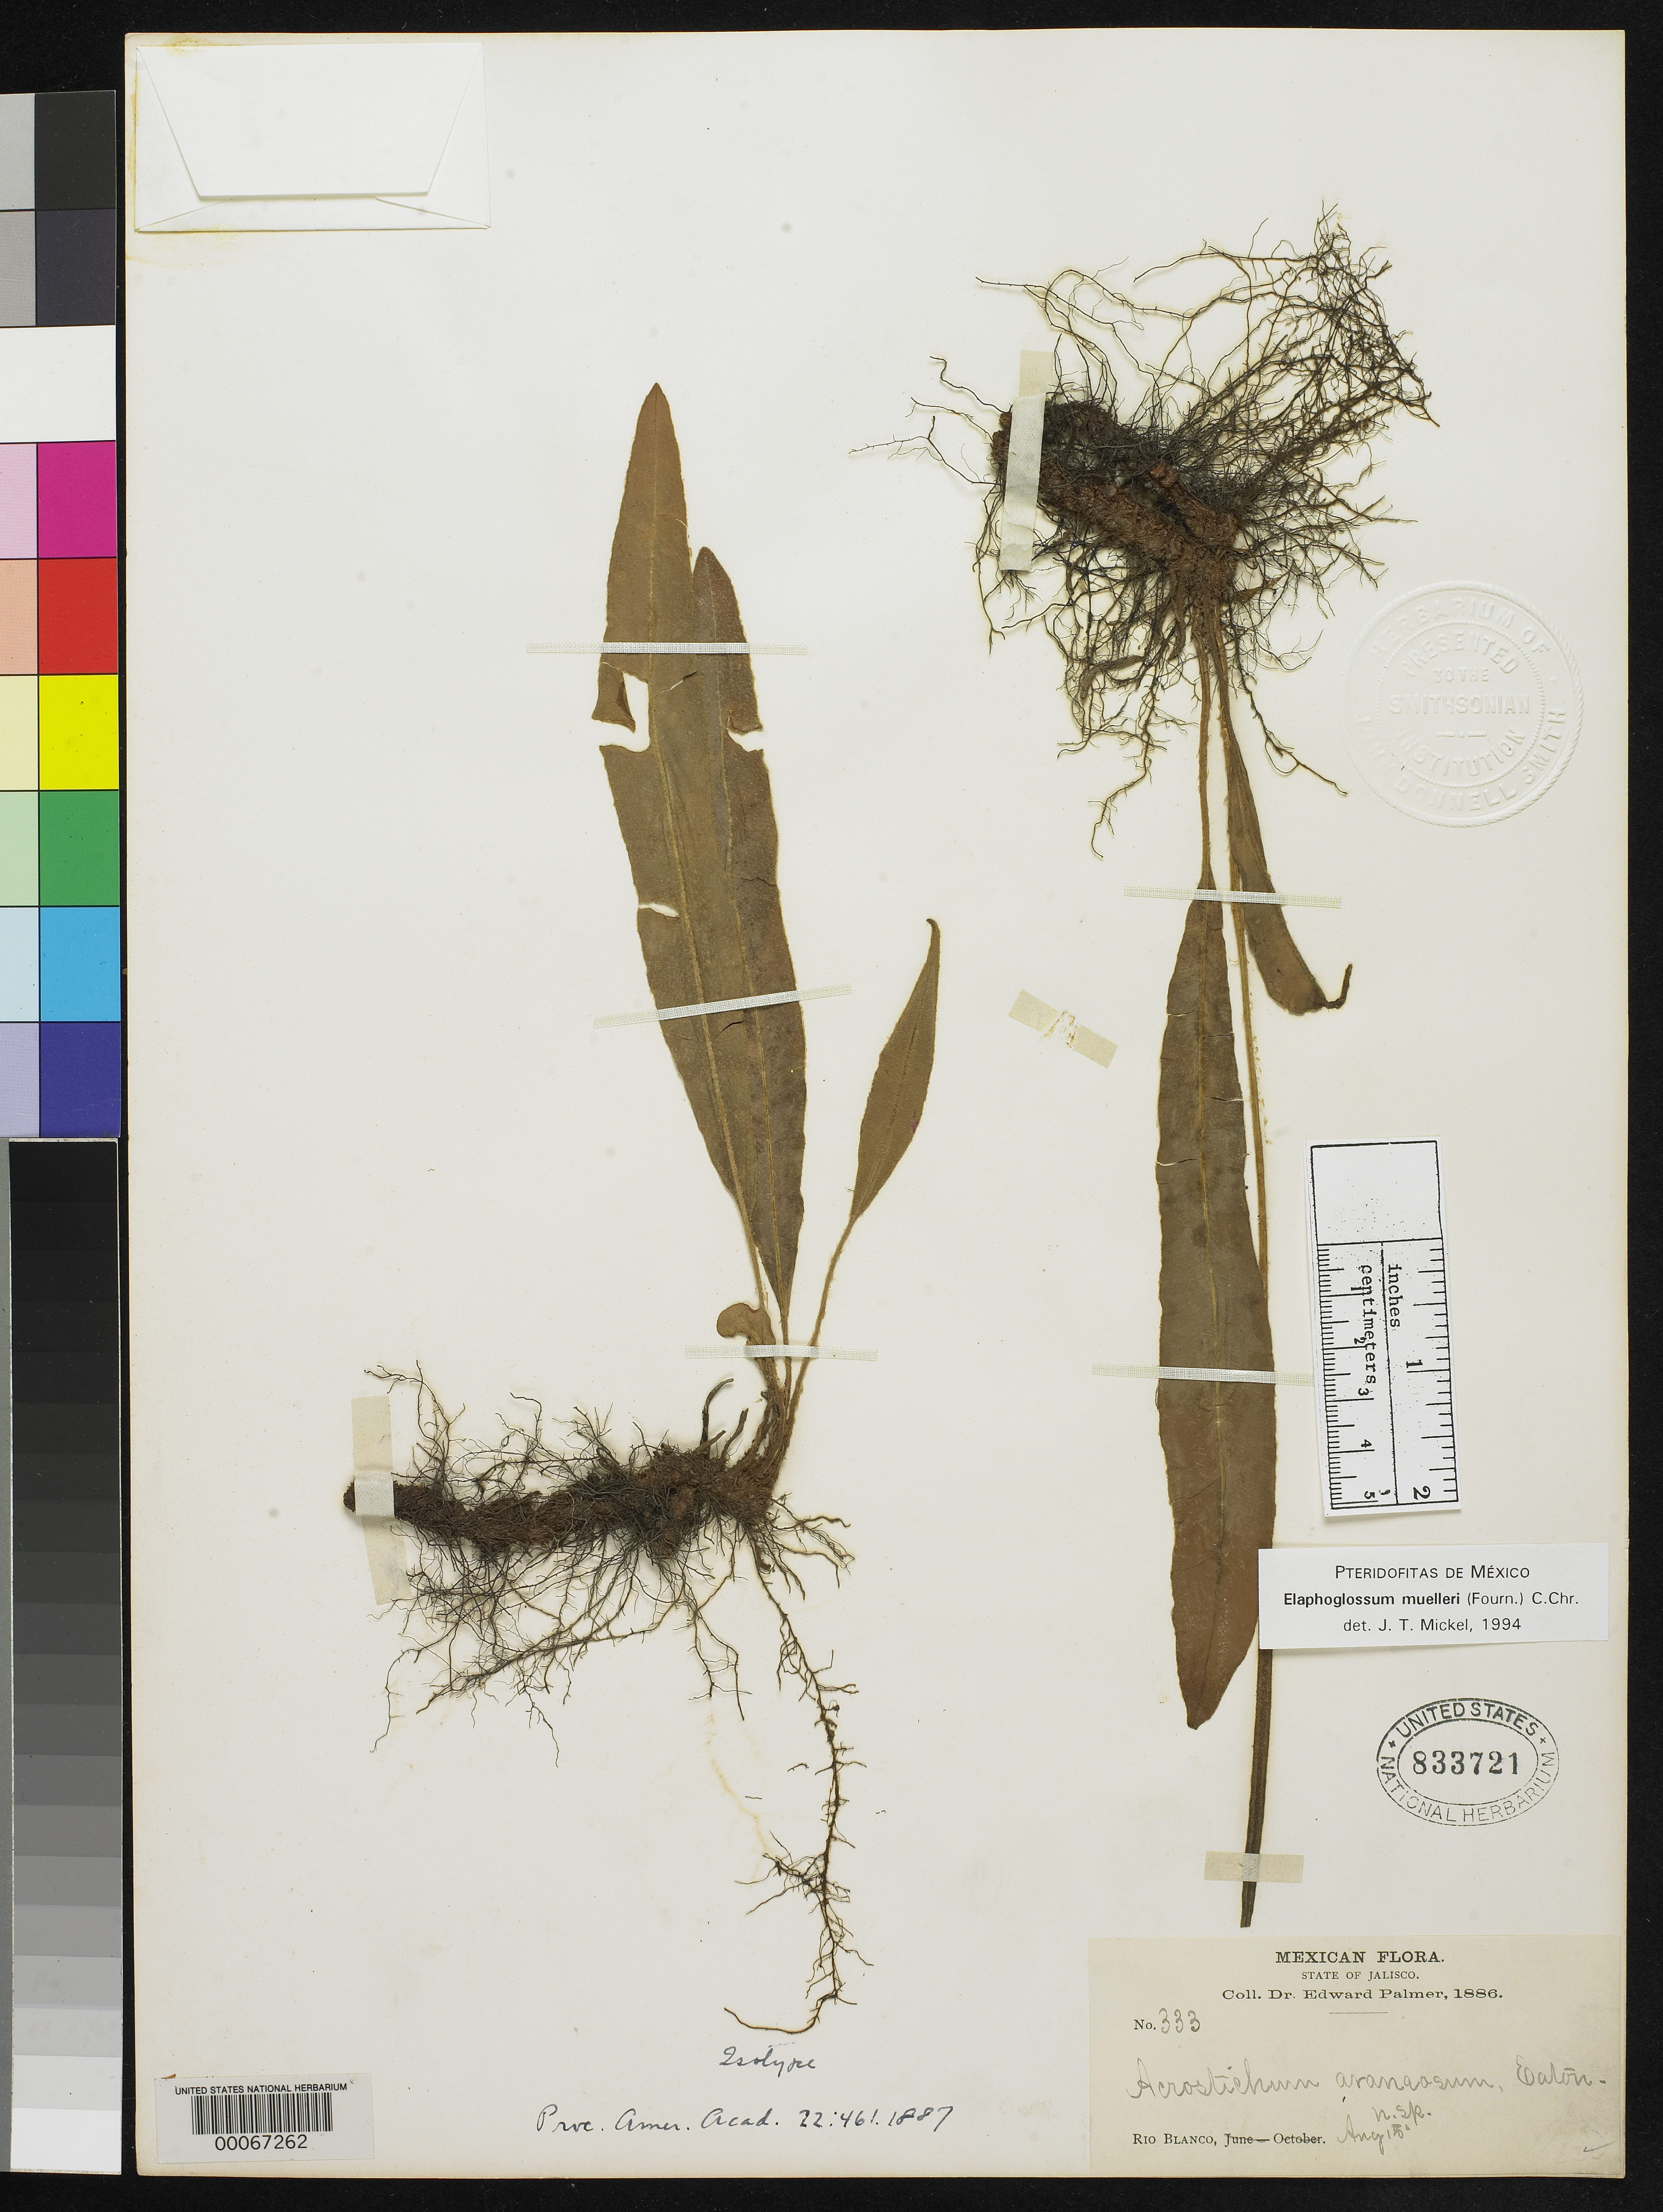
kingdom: Plantae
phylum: Tracheophyta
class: Polypodiopsida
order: Polypodiales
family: Pteridaceae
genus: Acrostichum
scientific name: Acrostichum araneosum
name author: D.C. Eaton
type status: Type Collection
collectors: E. Palmer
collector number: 333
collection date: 1886-06/1886-10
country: Mexico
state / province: Jalisco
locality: Rio Blanco.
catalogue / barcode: US 833721